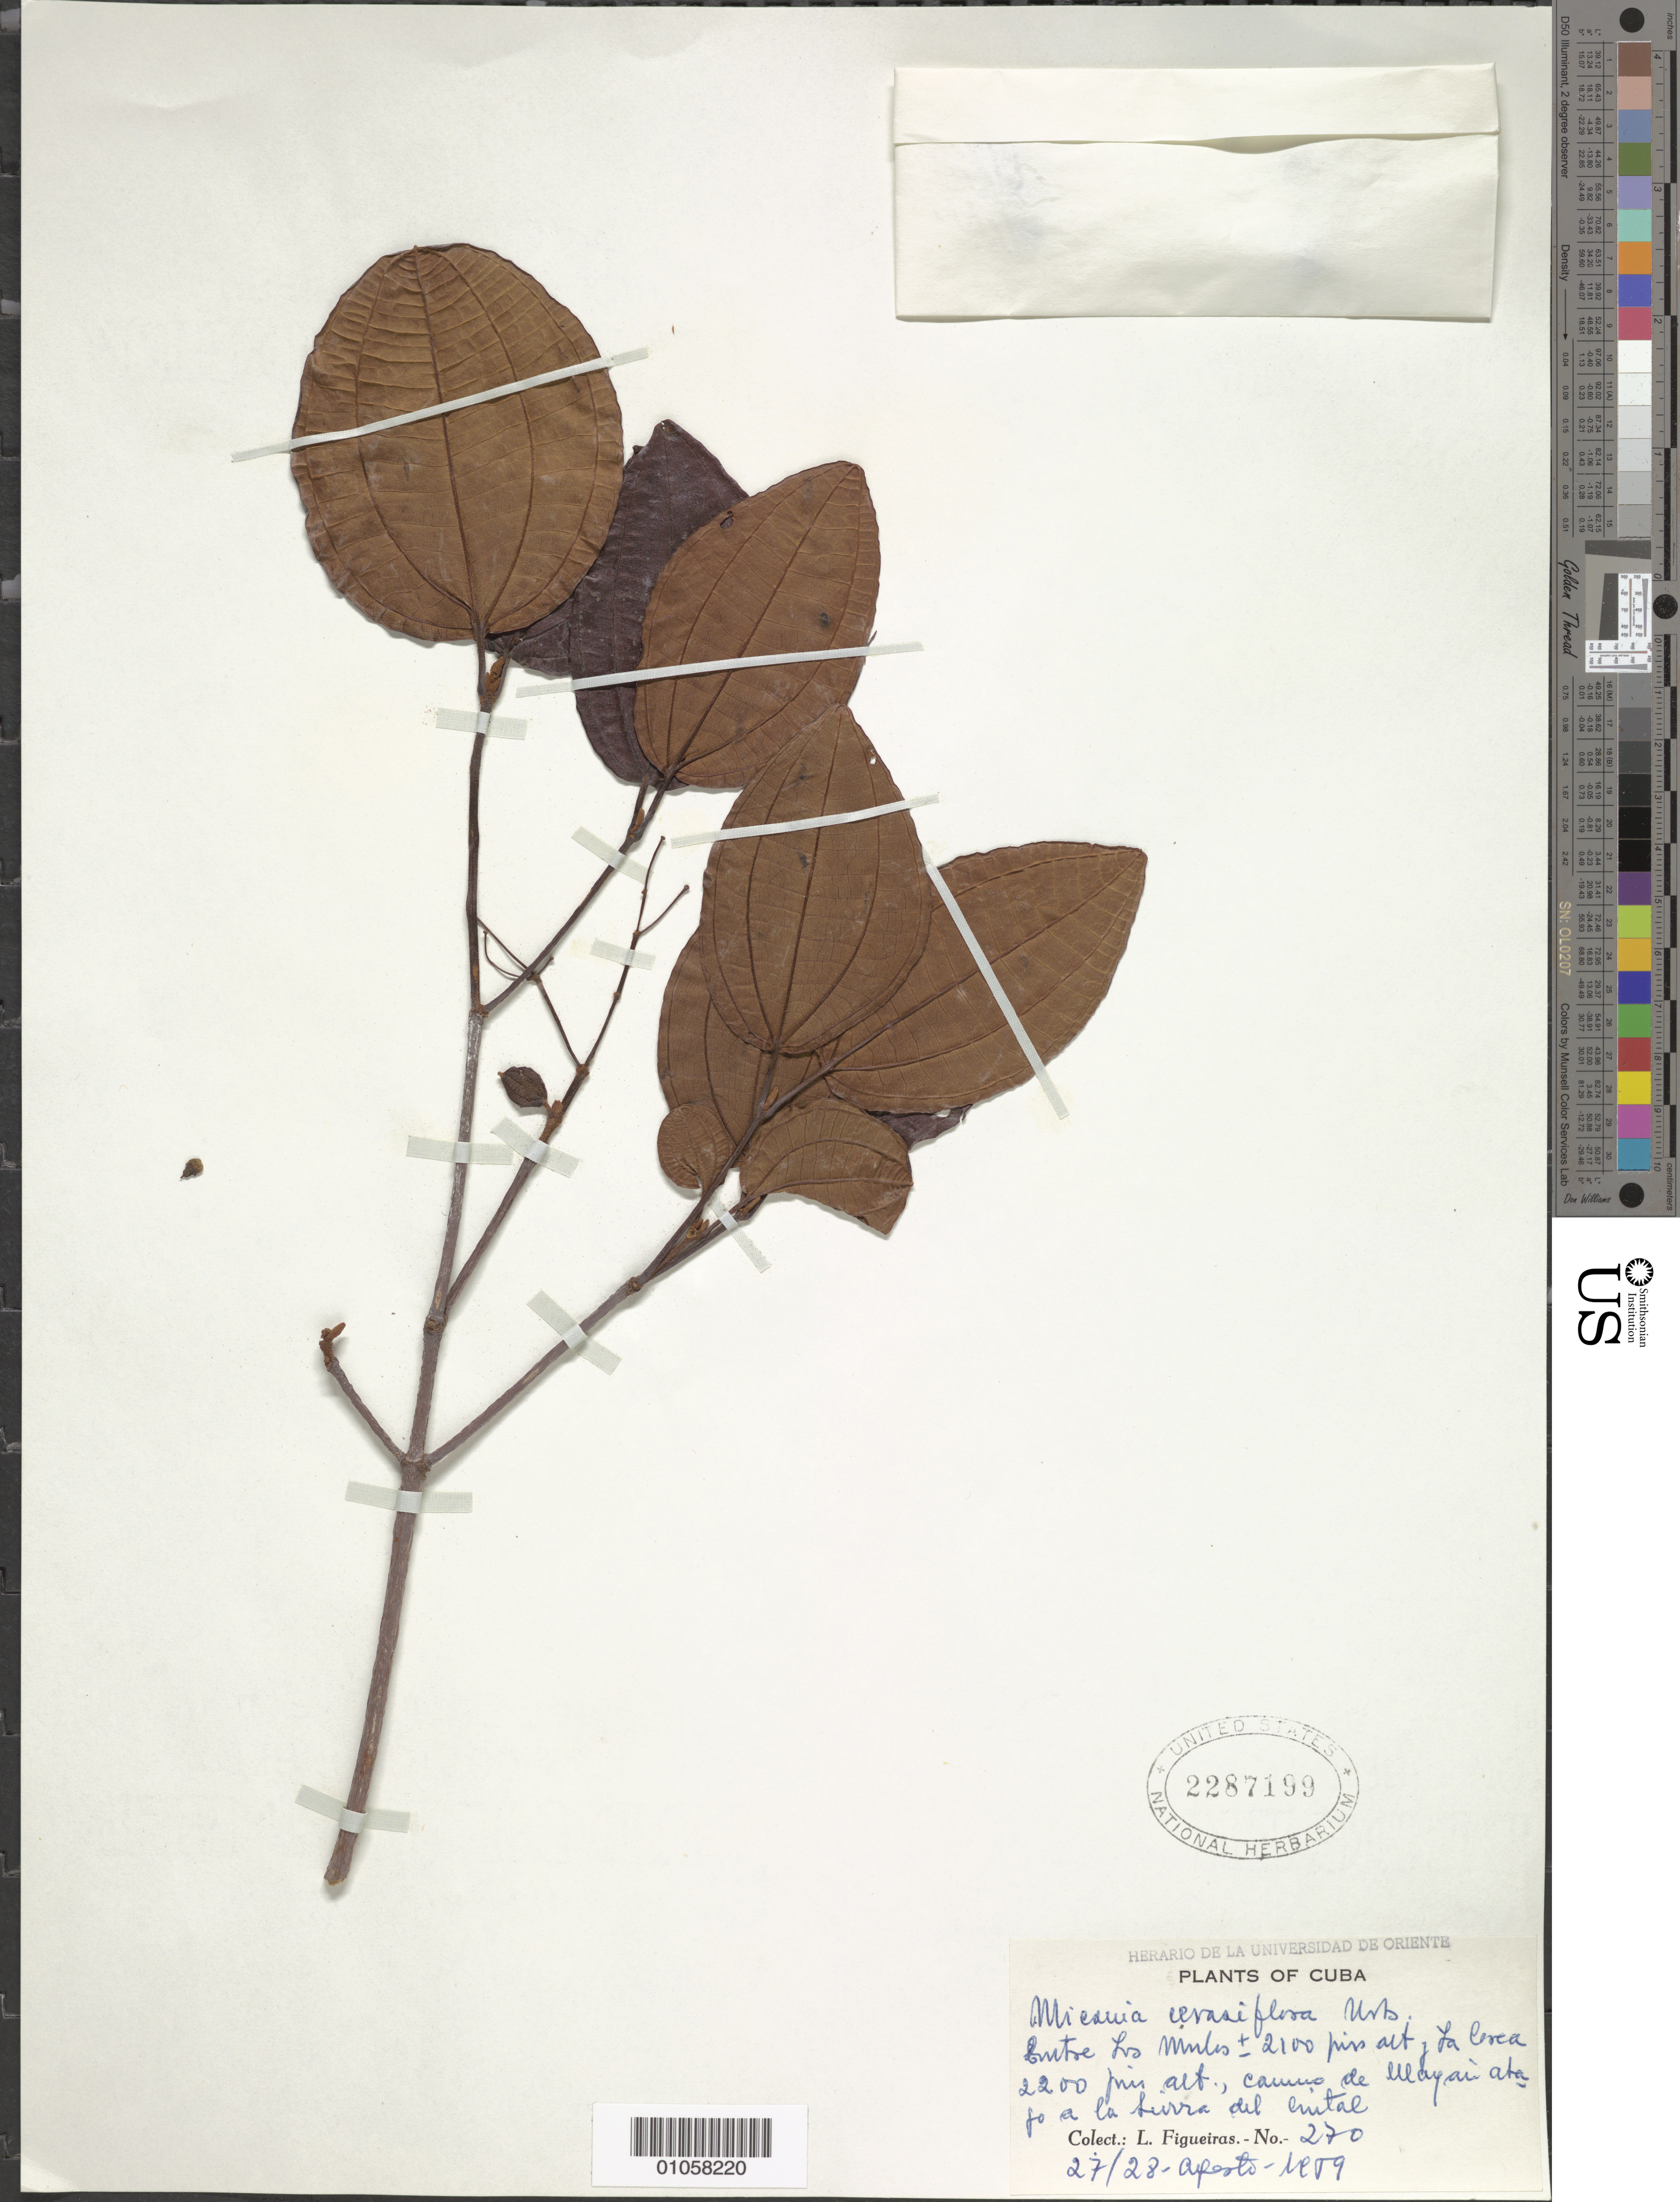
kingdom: Plantae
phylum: Tracheophyta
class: Magnoliopsida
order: Myrtales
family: Melastomataceae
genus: Miconia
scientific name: Miconia cerasiflora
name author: Urb.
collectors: M. López Figueiras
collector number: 270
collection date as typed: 27 Aug 1959 to 28 Aug 1959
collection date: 1959-08-27/1959-08-28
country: Cuba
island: Cuba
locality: Entre Los Mulas y La Corea, camus de Ulayai abajo a la Sierra del [?]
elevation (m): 2100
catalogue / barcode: US 2287199